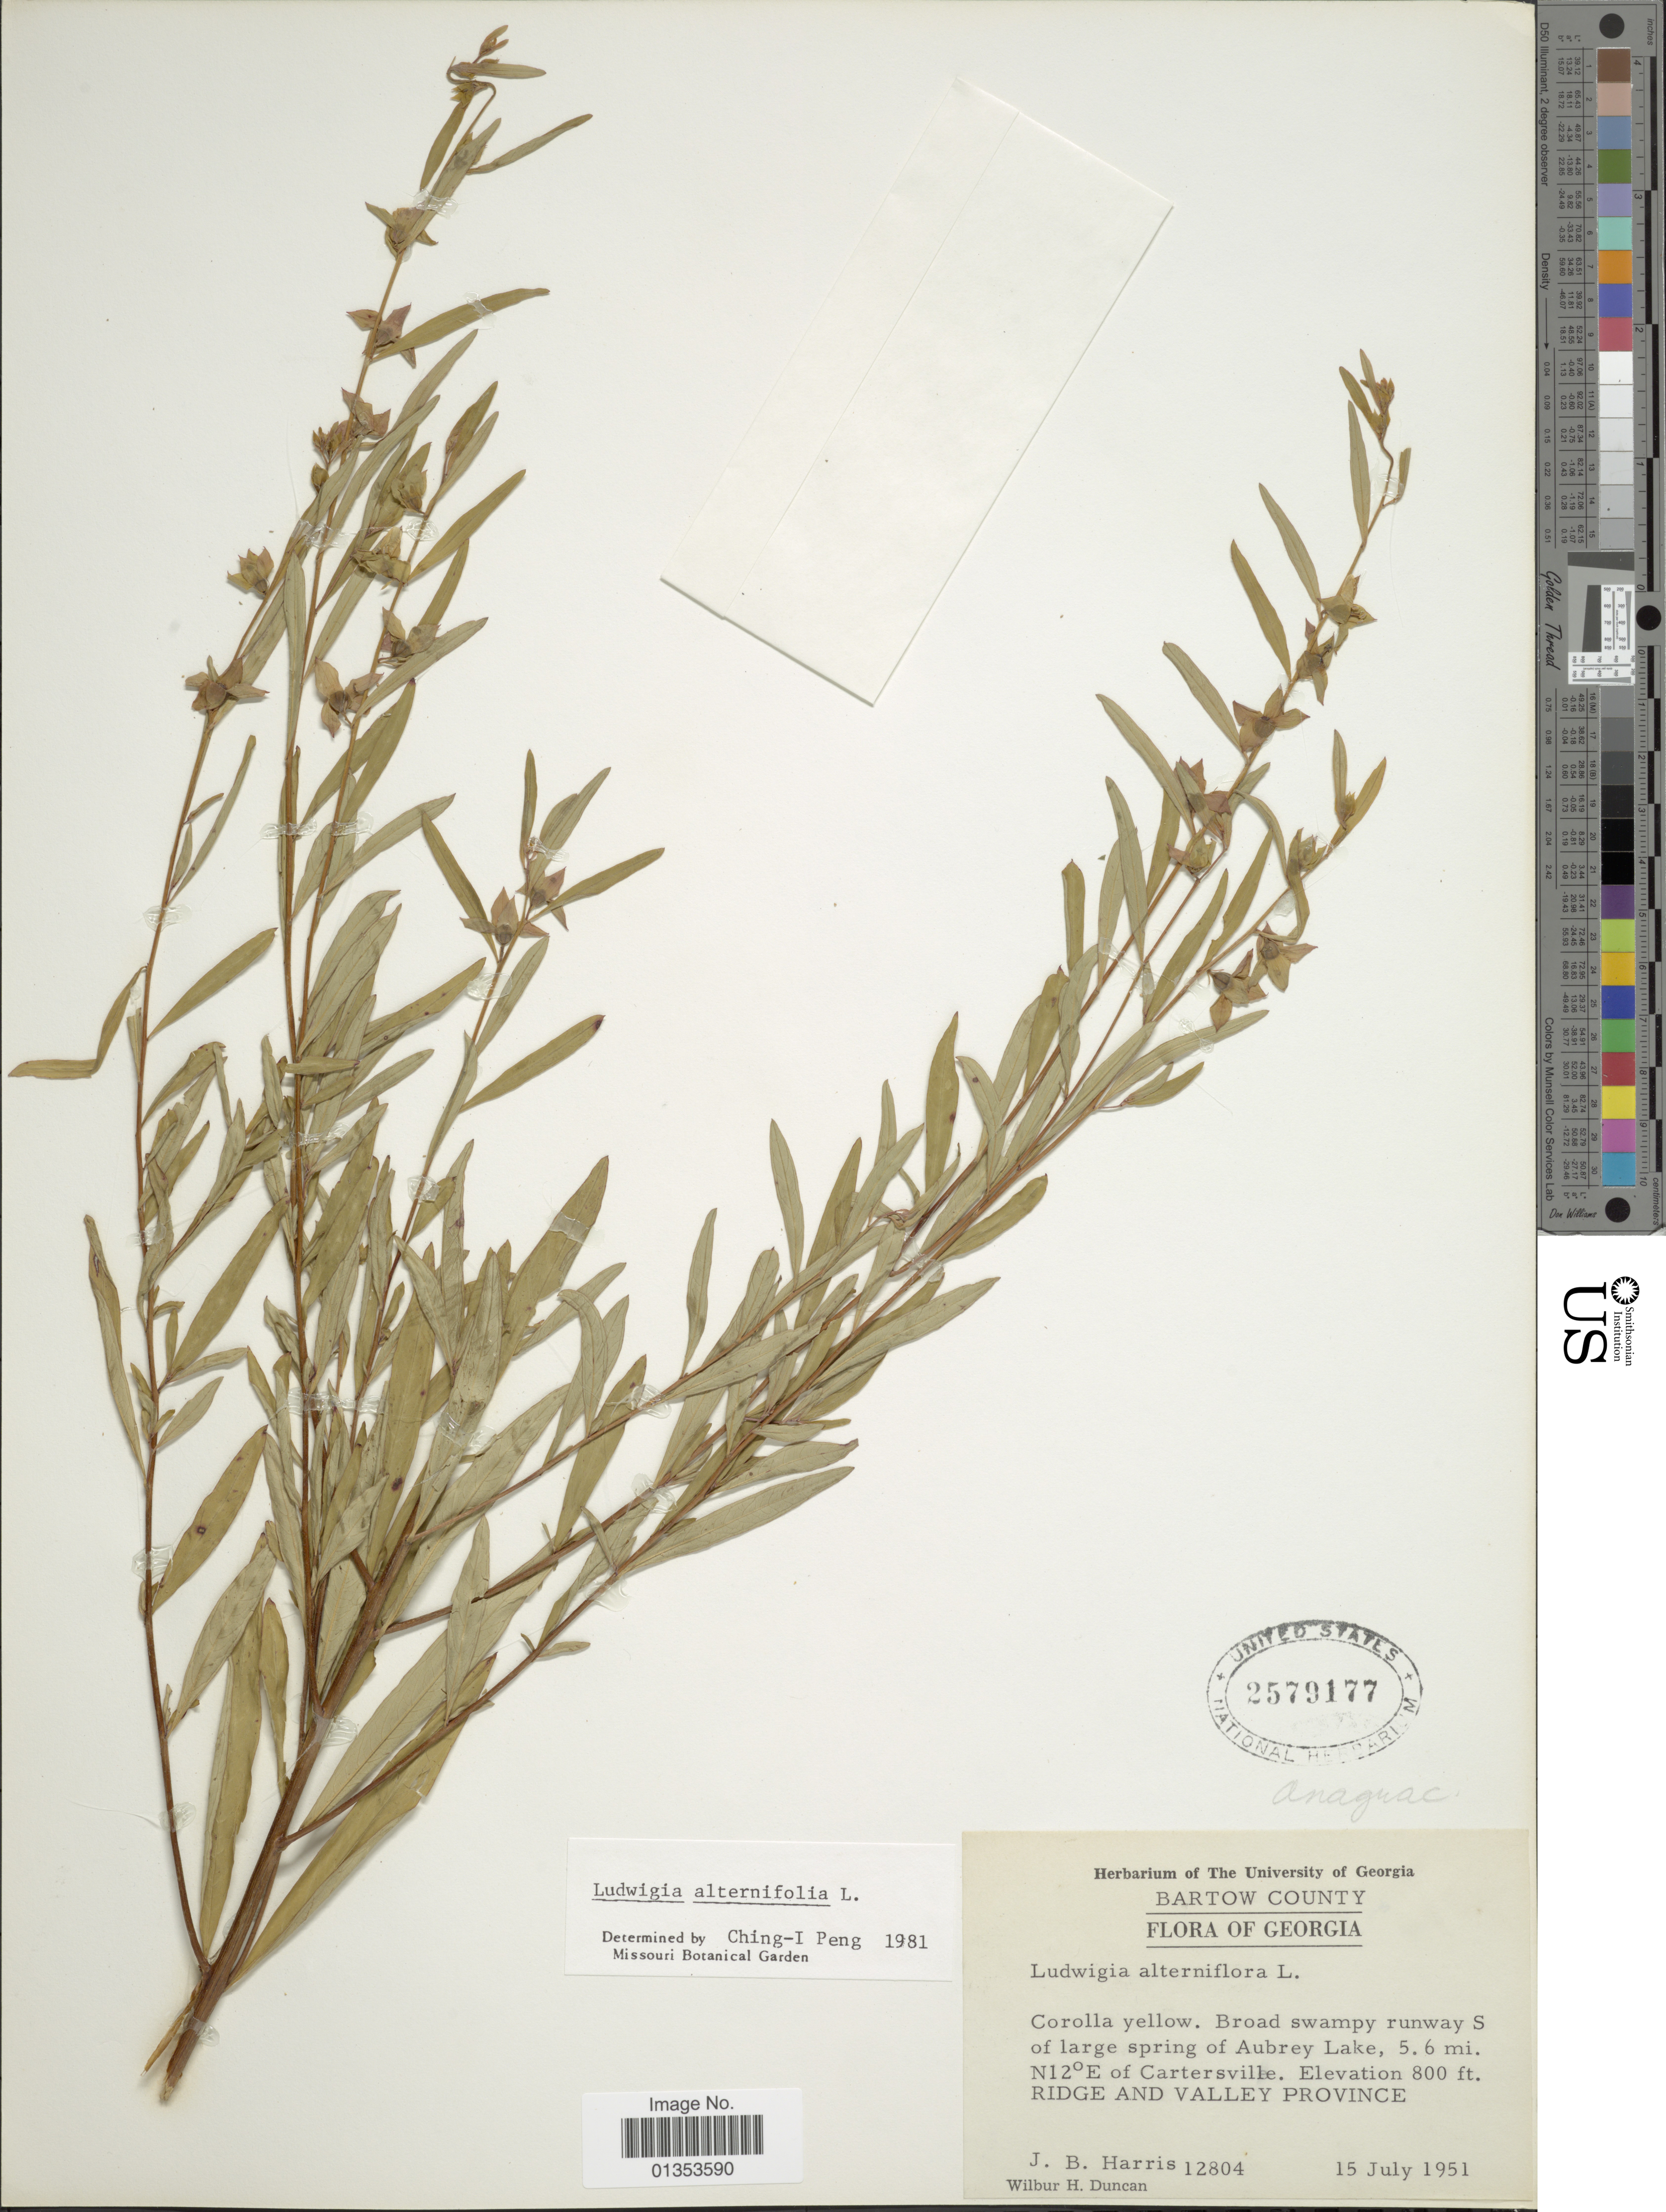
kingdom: Plantae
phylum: Tracheophyta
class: Magnoliopsida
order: Myrtales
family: Onagraceae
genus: Ludwigia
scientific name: Ludwigia alternifolia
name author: L.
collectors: J. B. Harris & W. H. Duncan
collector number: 12804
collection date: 1951-07-15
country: United States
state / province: Georgia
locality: Bartow County, Broad swampy runway S of large spring of Aubrey Lake, 5.6 mi. N12° E of Cartersville, Ridge and valley province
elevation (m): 244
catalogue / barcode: US 2579177